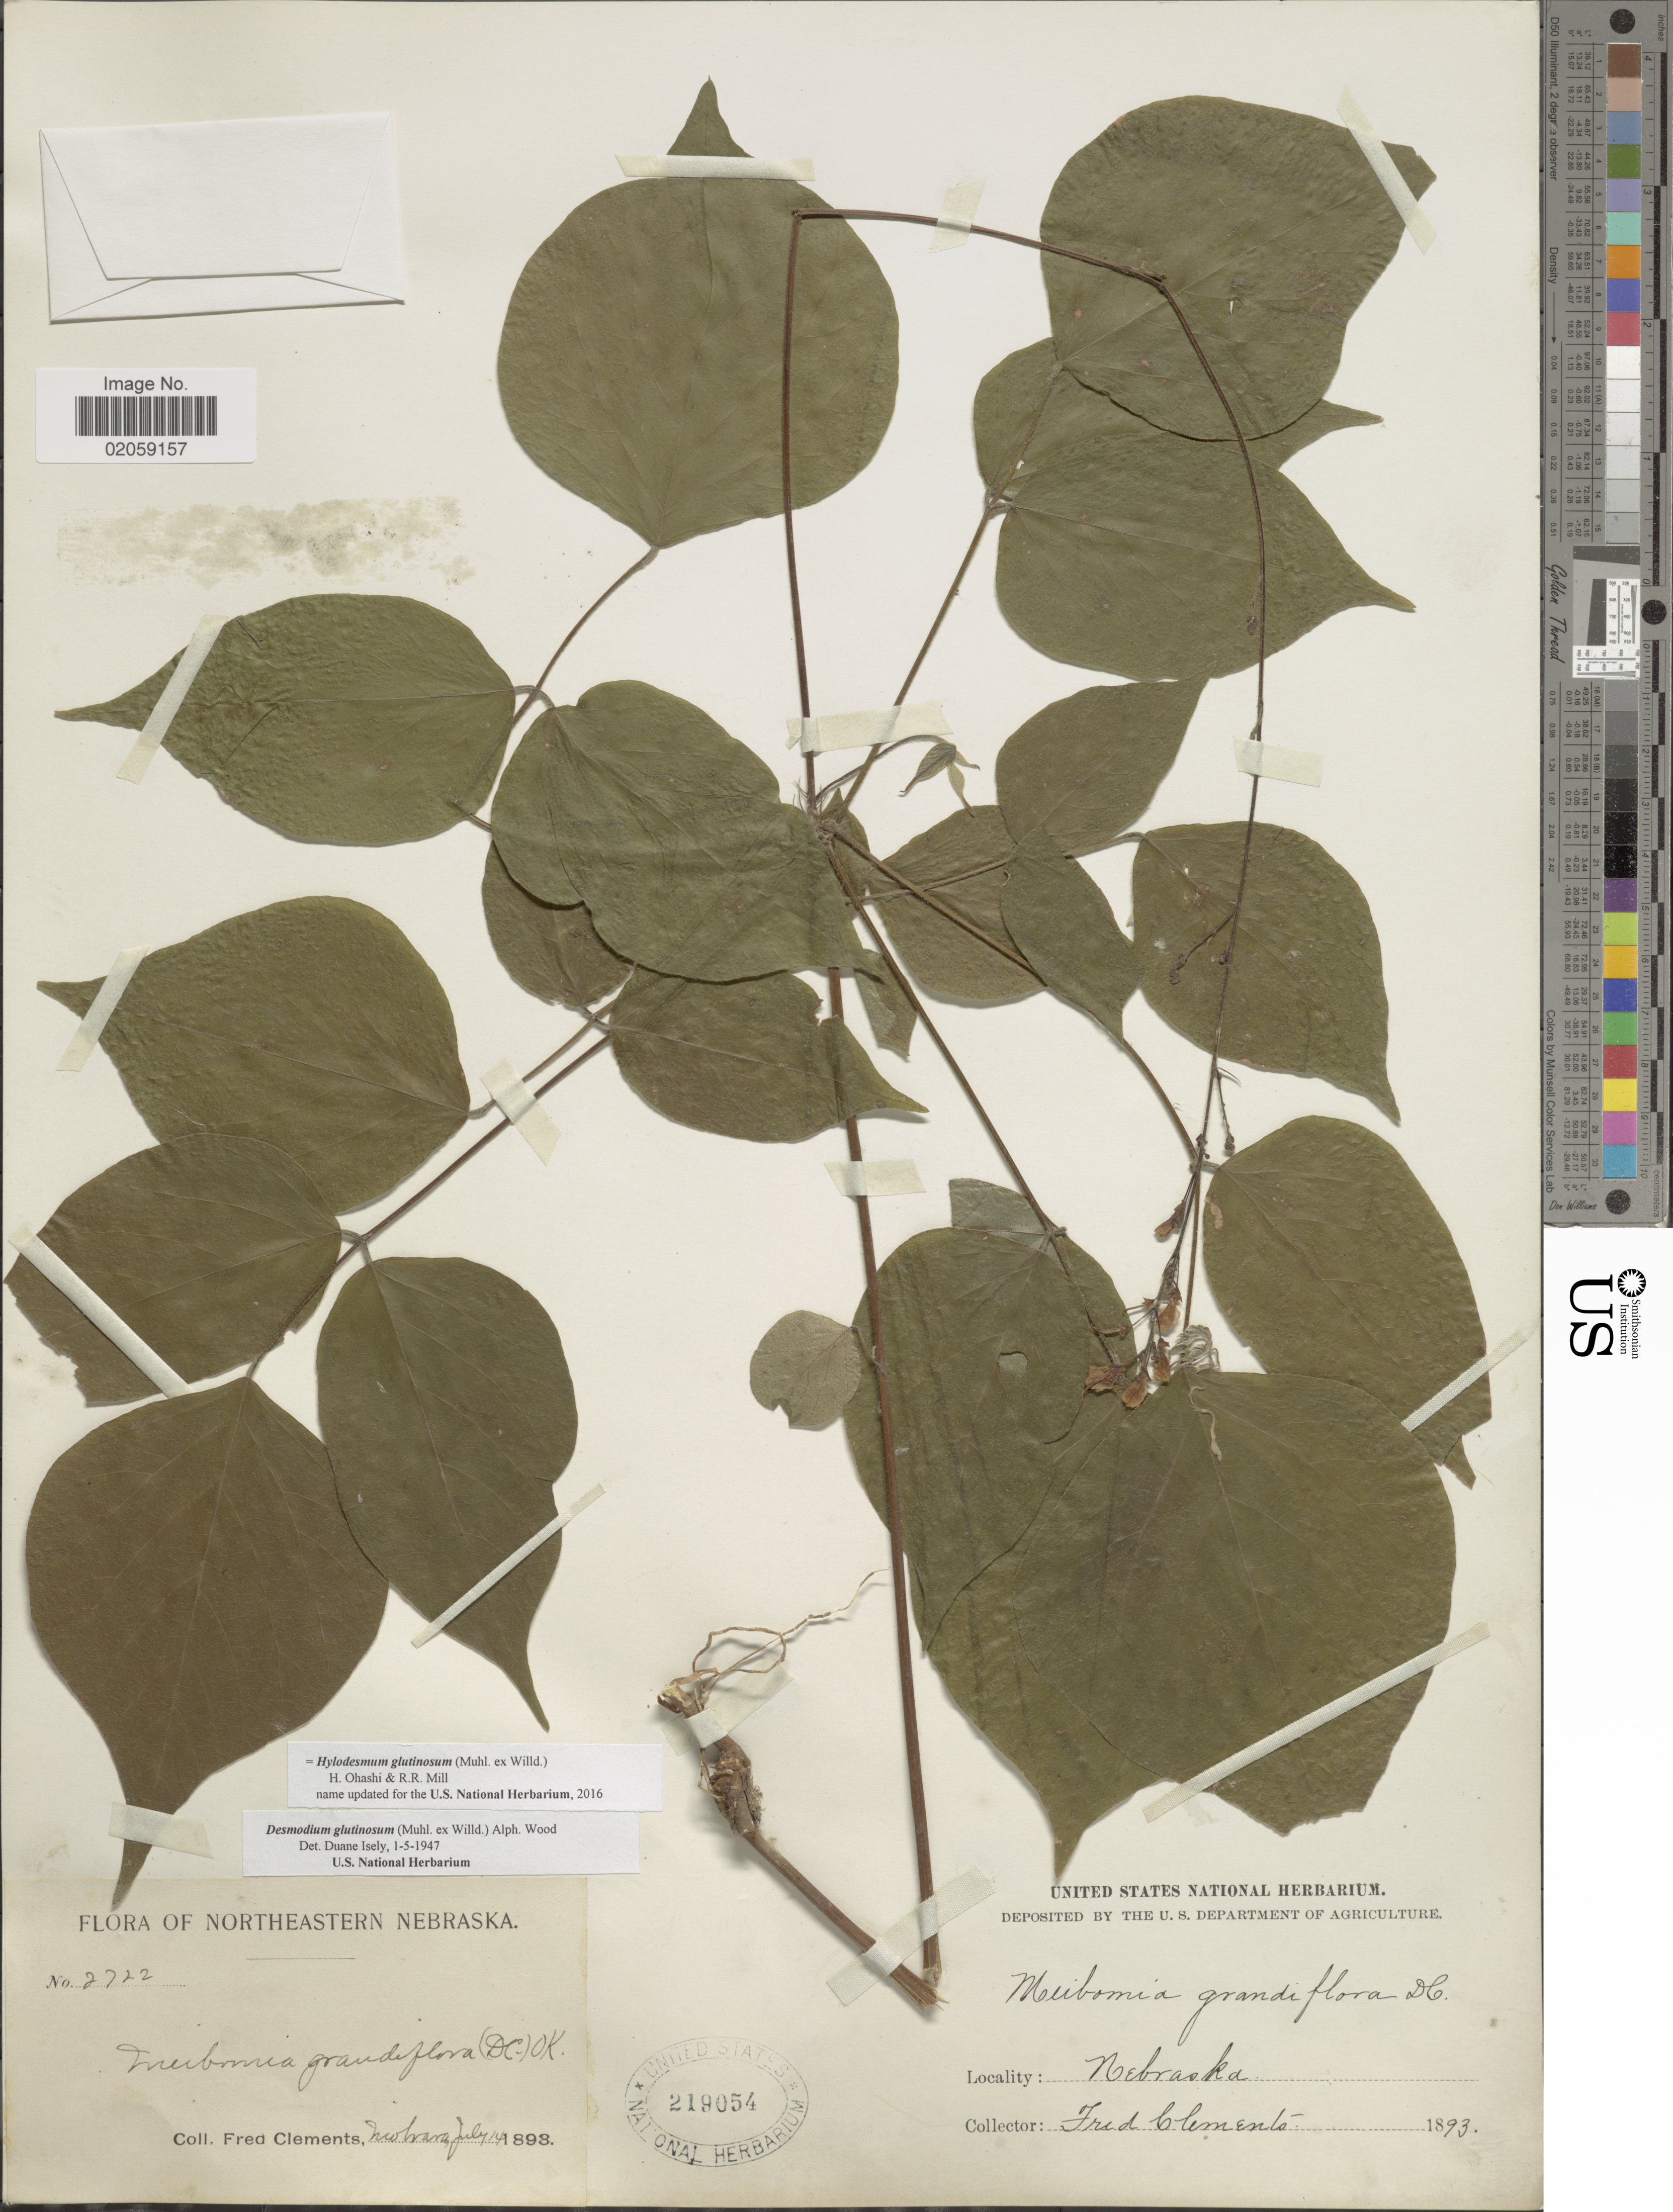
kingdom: Plantae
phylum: Tracheophyta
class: Magnoliopsida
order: Fabales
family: Fabaceae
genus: Hylodesmum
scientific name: Hylodesmum glutinosum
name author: (Muhl. ex Willd.) H. Ohashi & R.R. Mill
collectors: F. Clements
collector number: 2722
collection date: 1893-07-14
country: United States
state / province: Nebraska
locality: Northeastern Nebraska.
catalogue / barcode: US 219054